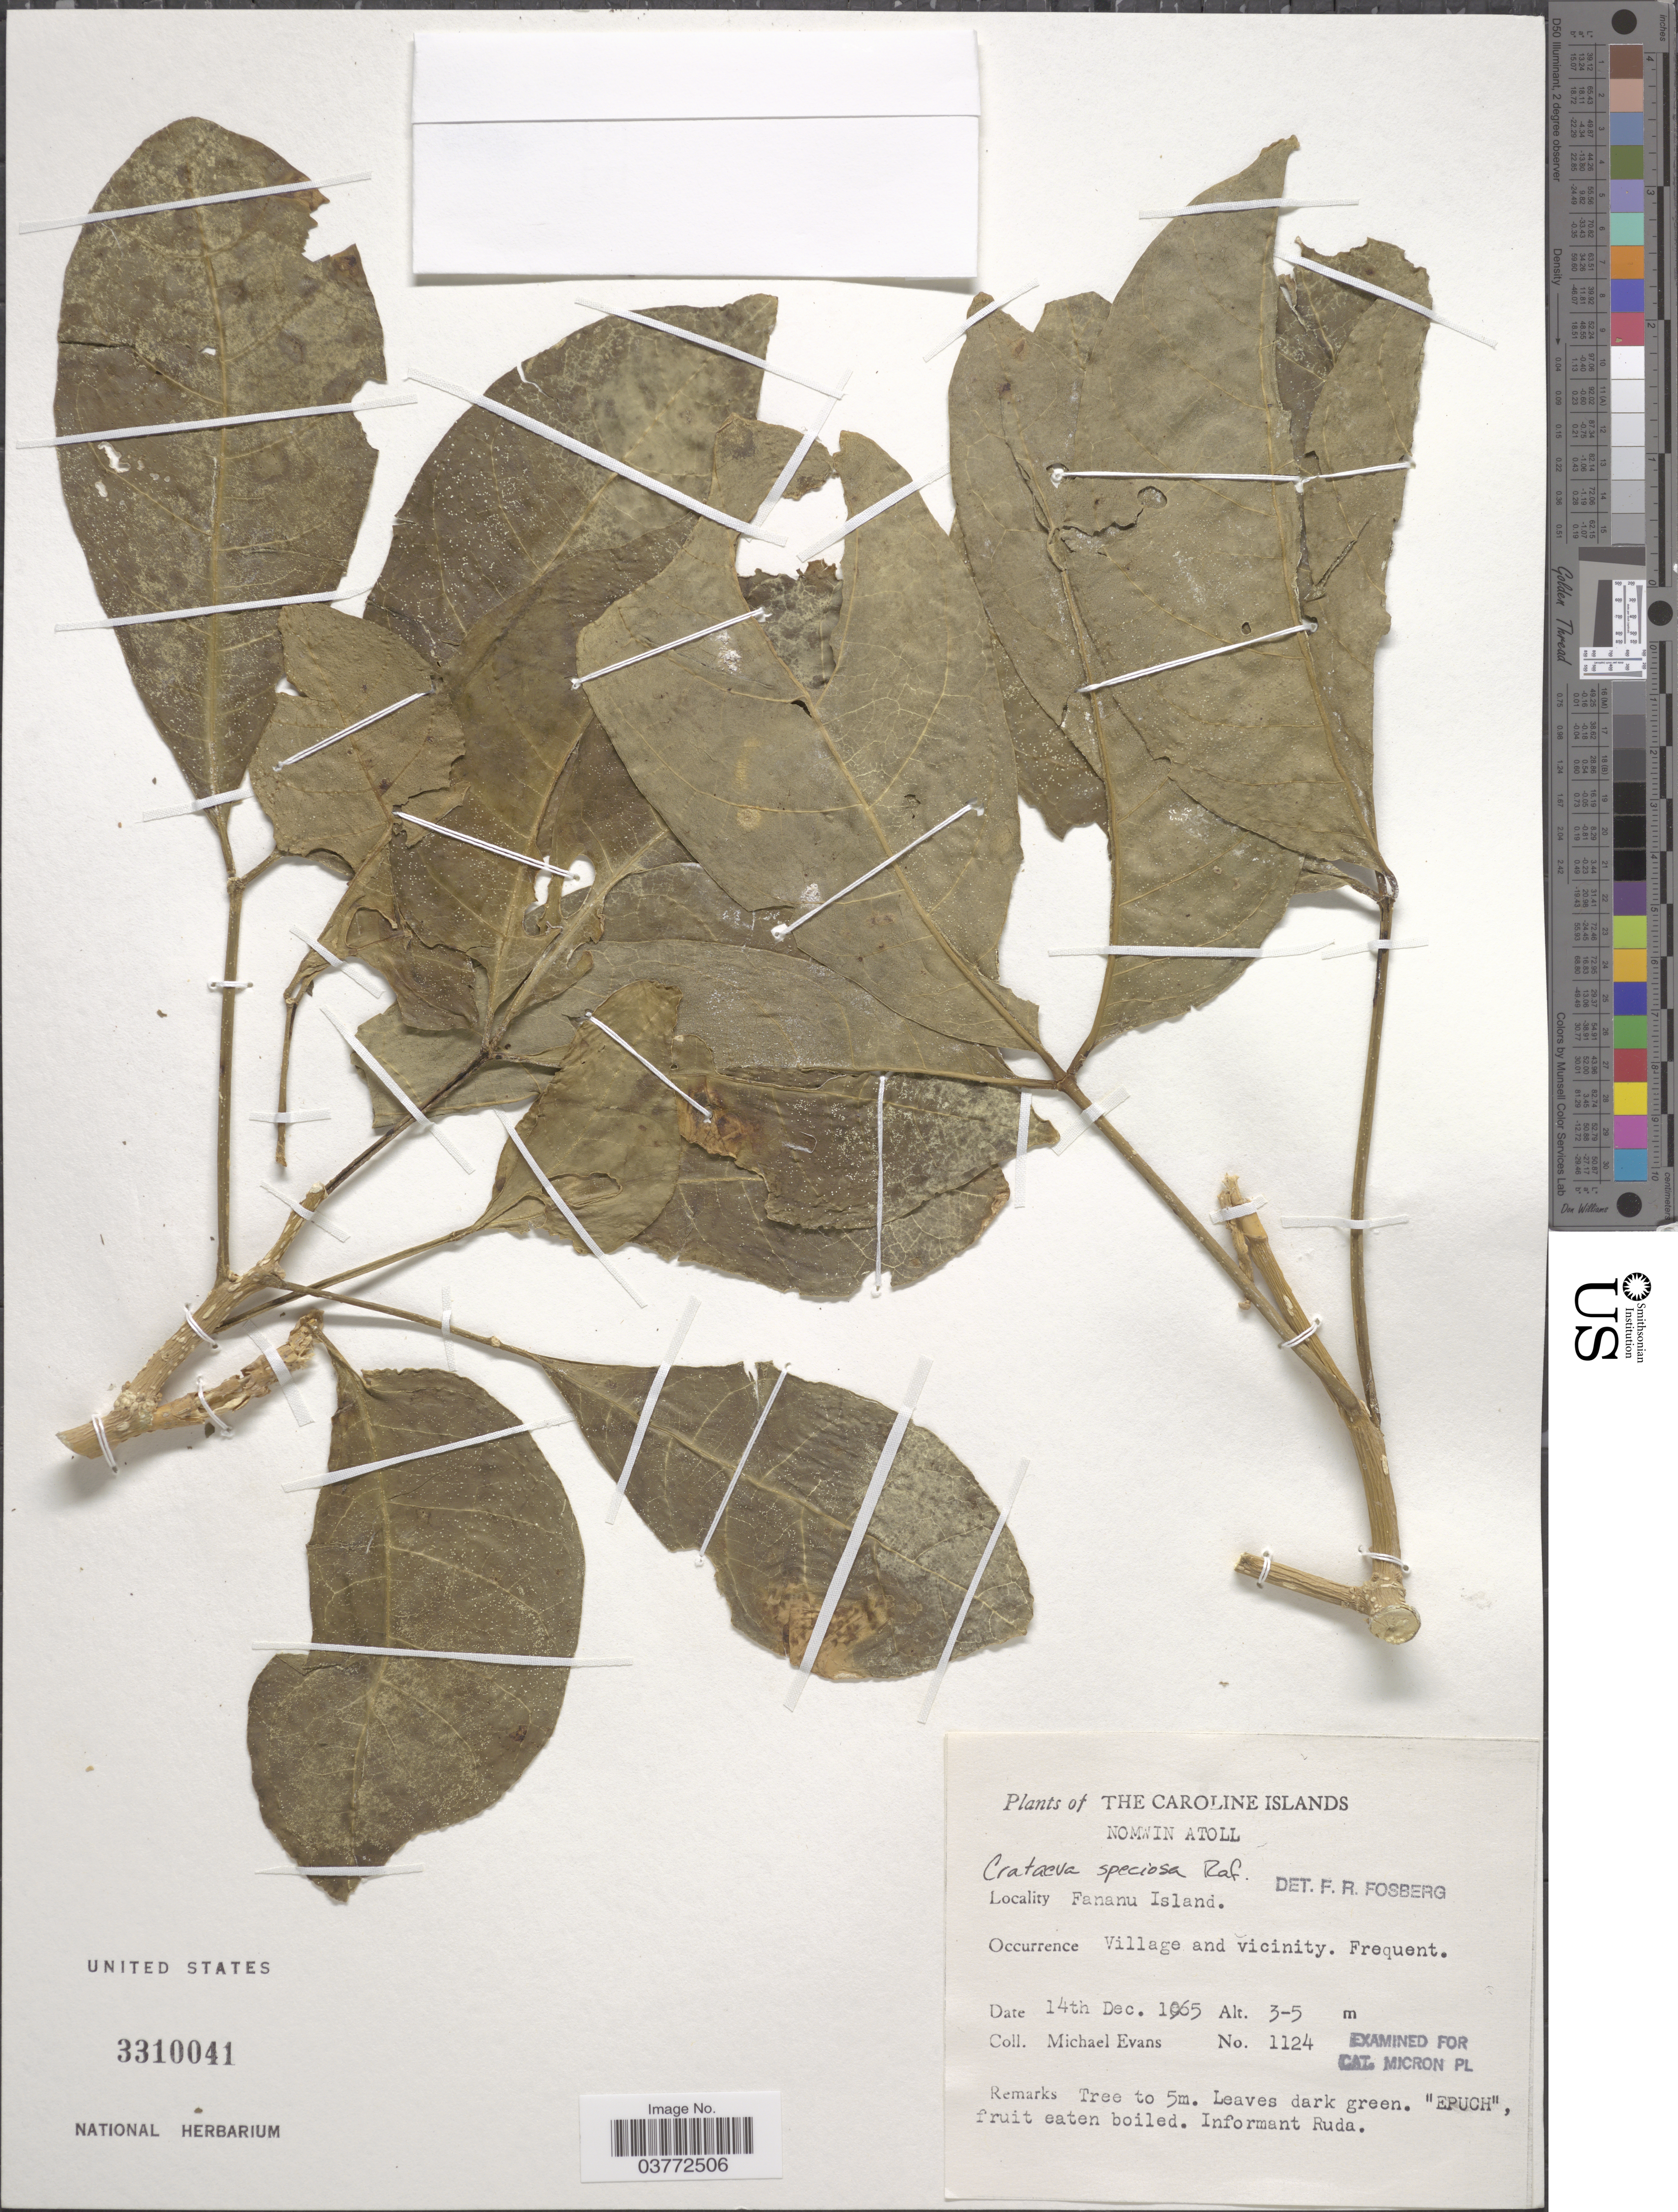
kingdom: Plantae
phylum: Tracheophyta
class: Magnoliopsida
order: Brassicales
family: Capparaceae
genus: Crateva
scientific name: Crateva speciosa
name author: Volkens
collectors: M. Evans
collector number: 1124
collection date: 1965-12-14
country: Micronesia, Federated States of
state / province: Truk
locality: The Caroline Islands. Nomwin Atoll. Fananu Island. Village and vicinity.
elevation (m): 3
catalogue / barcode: US 3310041